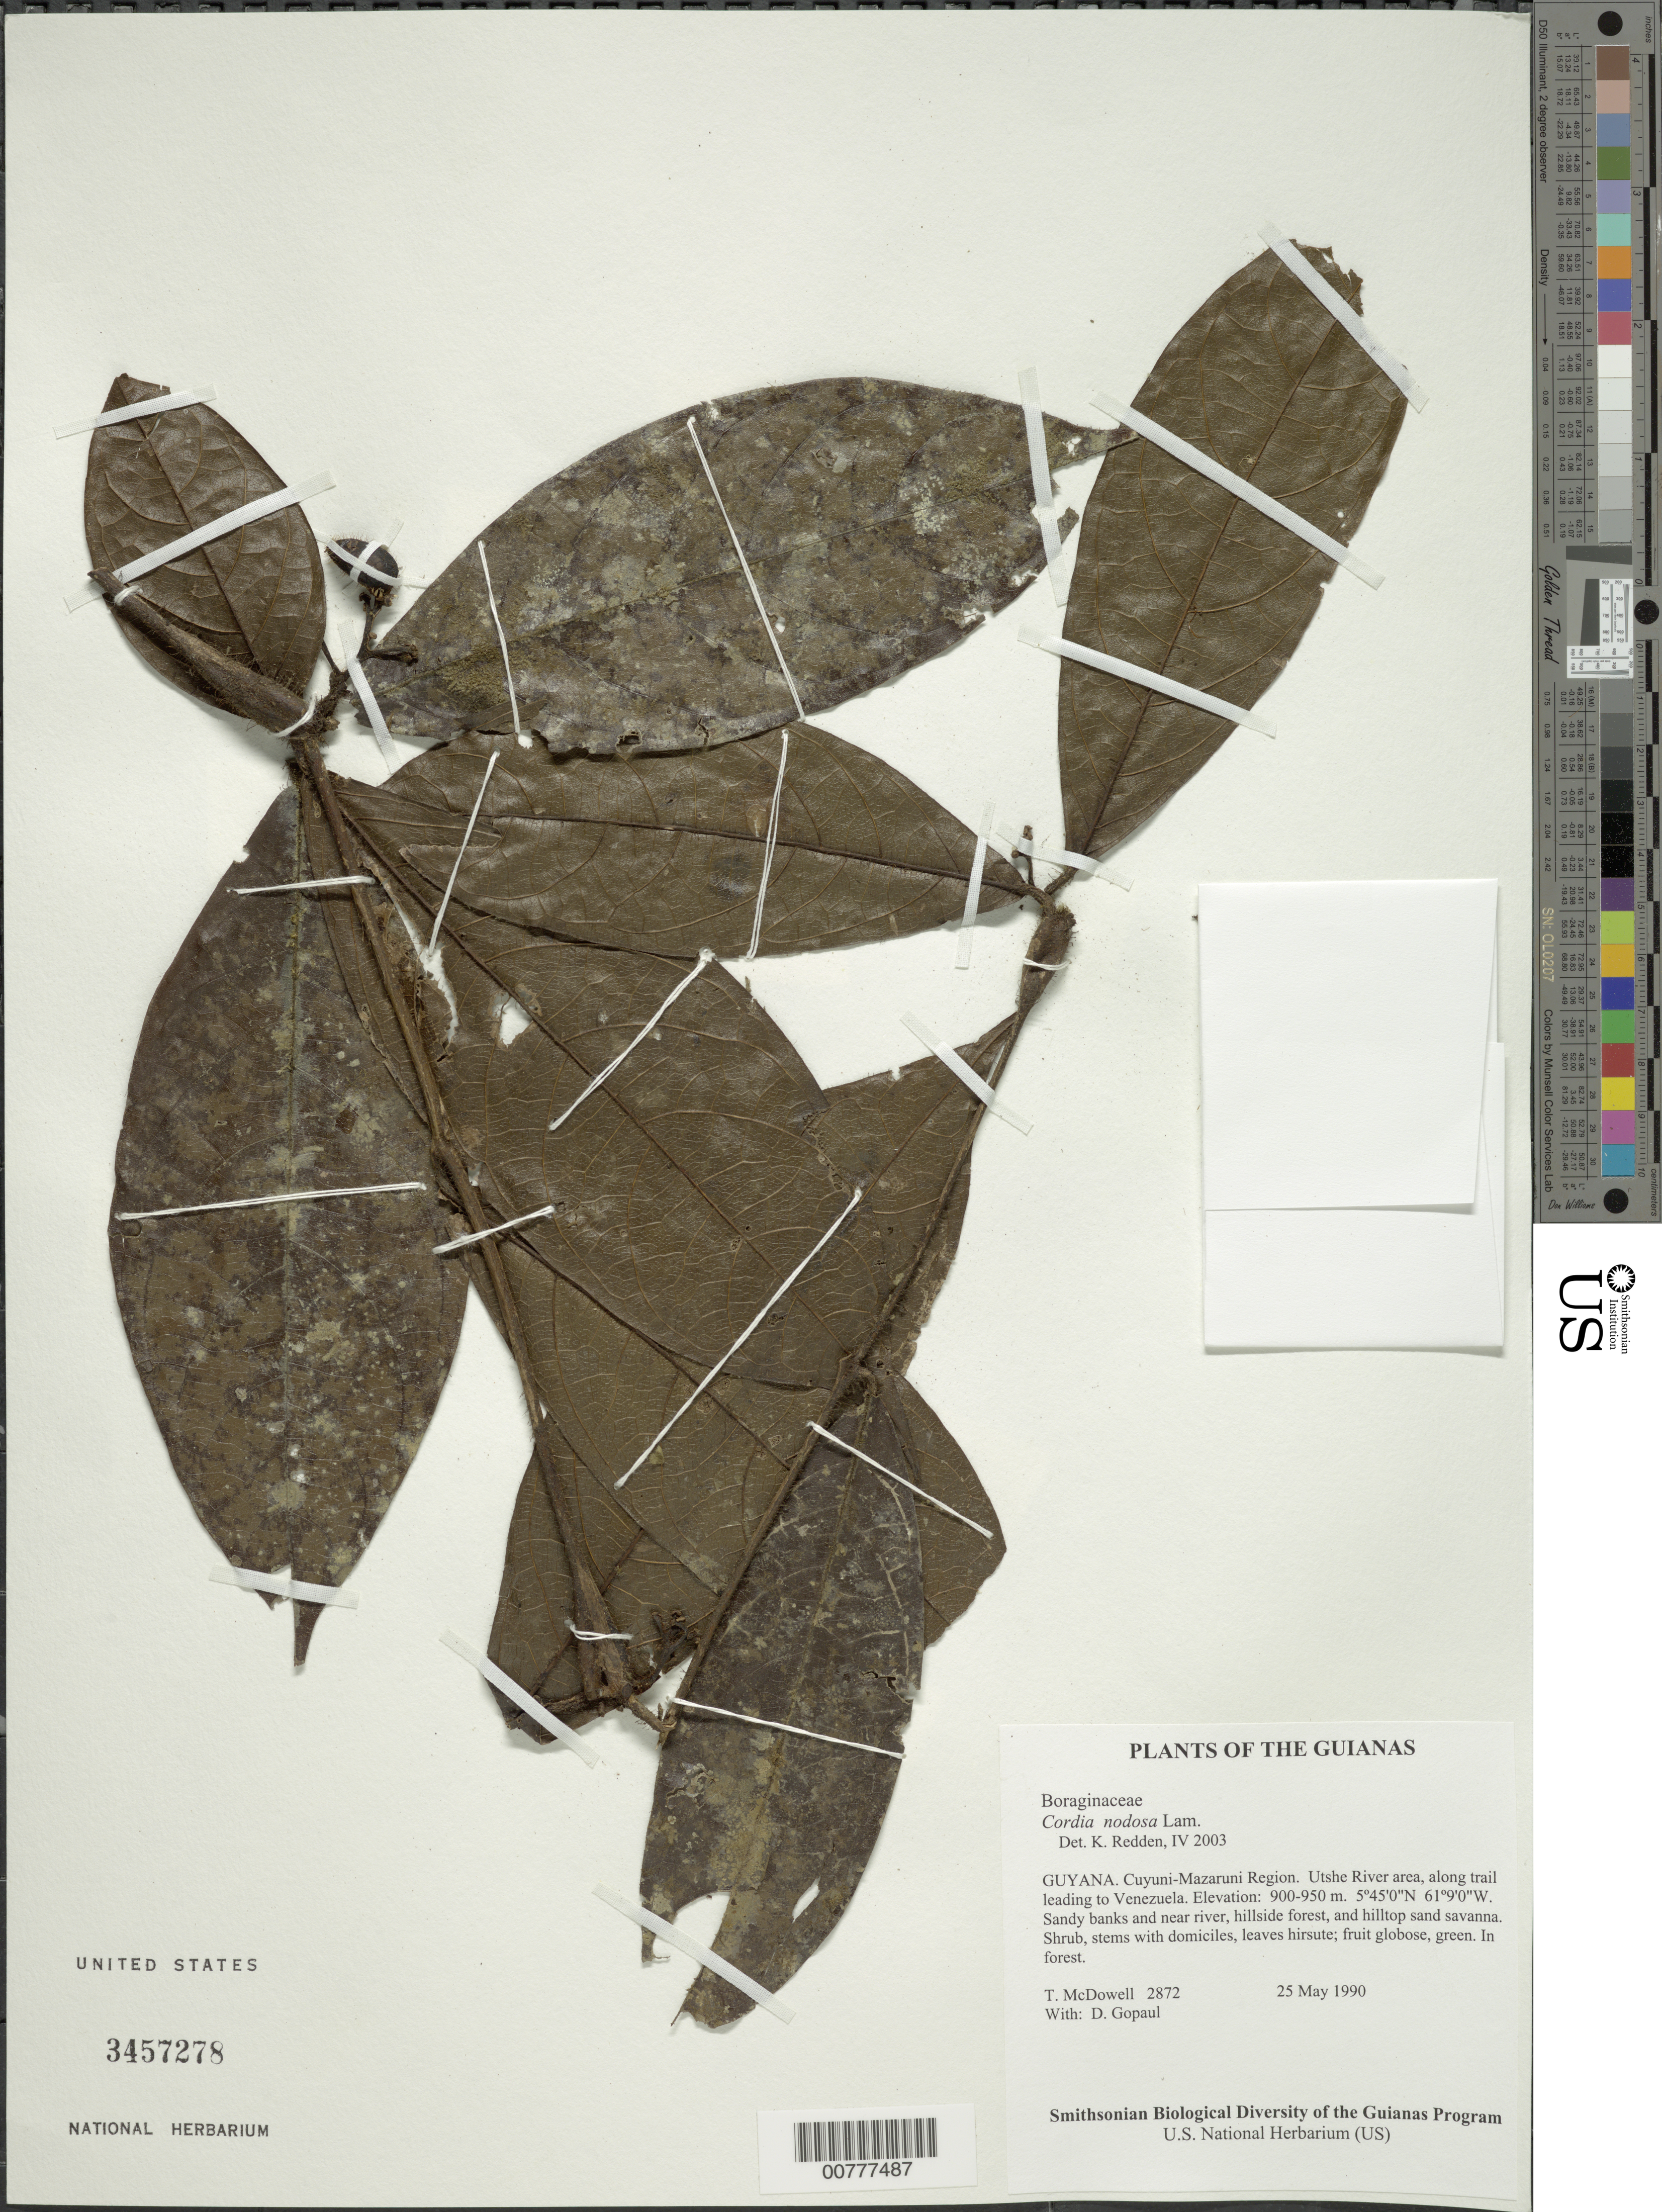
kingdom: Plantae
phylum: Tracheophyta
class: Magnoliopsida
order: Boraginales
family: Cordiaceae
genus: Cordia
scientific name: Cordia nodosa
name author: Lam.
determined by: Redden, K. M.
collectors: T. McDowell & D. Gopaul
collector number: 2872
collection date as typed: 25 May 1990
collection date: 1990-05-25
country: Guyana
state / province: Cuyuni-Mazaruni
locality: Utshi River area, along trail leading to Venezuela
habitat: Sandy banks and near river, hillside forest, and hilltop sand savanna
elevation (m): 900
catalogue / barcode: US 3457278